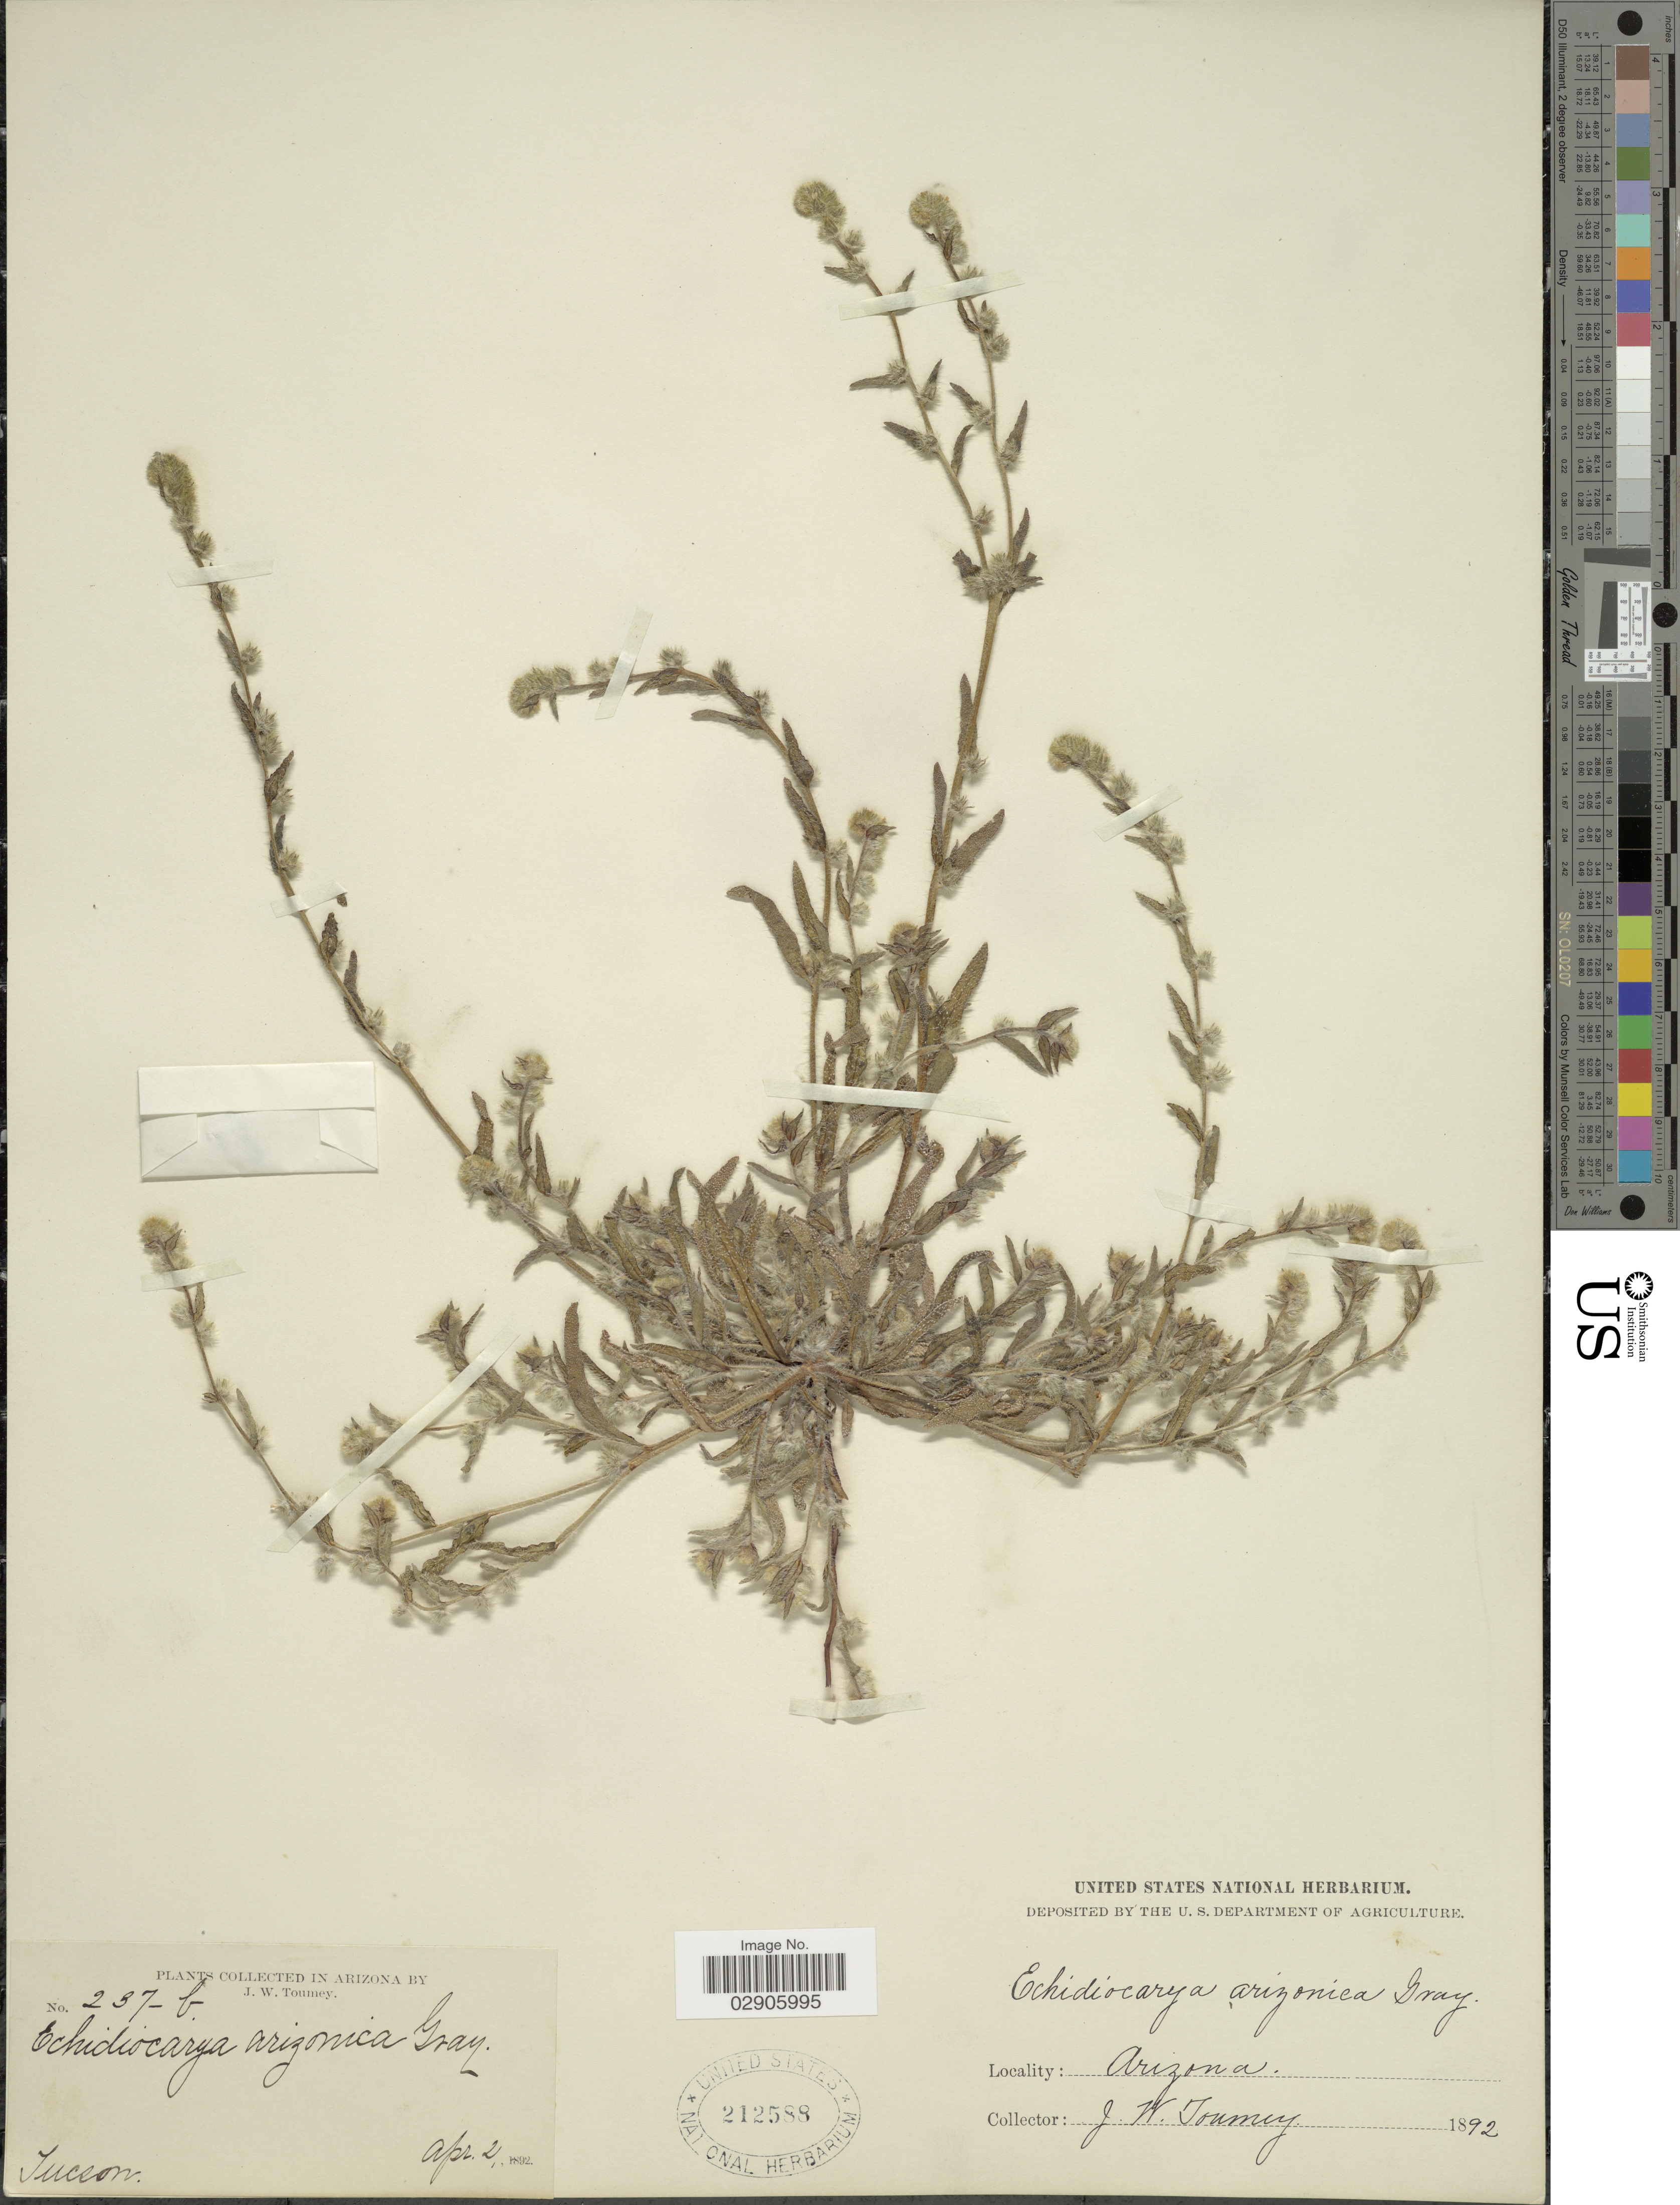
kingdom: Plantae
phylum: Tracheophyta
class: Magnoliopsida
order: Boraginales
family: Boraginaceae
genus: Plagiobothrys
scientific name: Plagiobothrys pringlei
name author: Greene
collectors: J. W. Toumey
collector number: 237b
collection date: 1892-04-02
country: United States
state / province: Arizona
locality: Tucson.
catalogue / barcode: US 212588